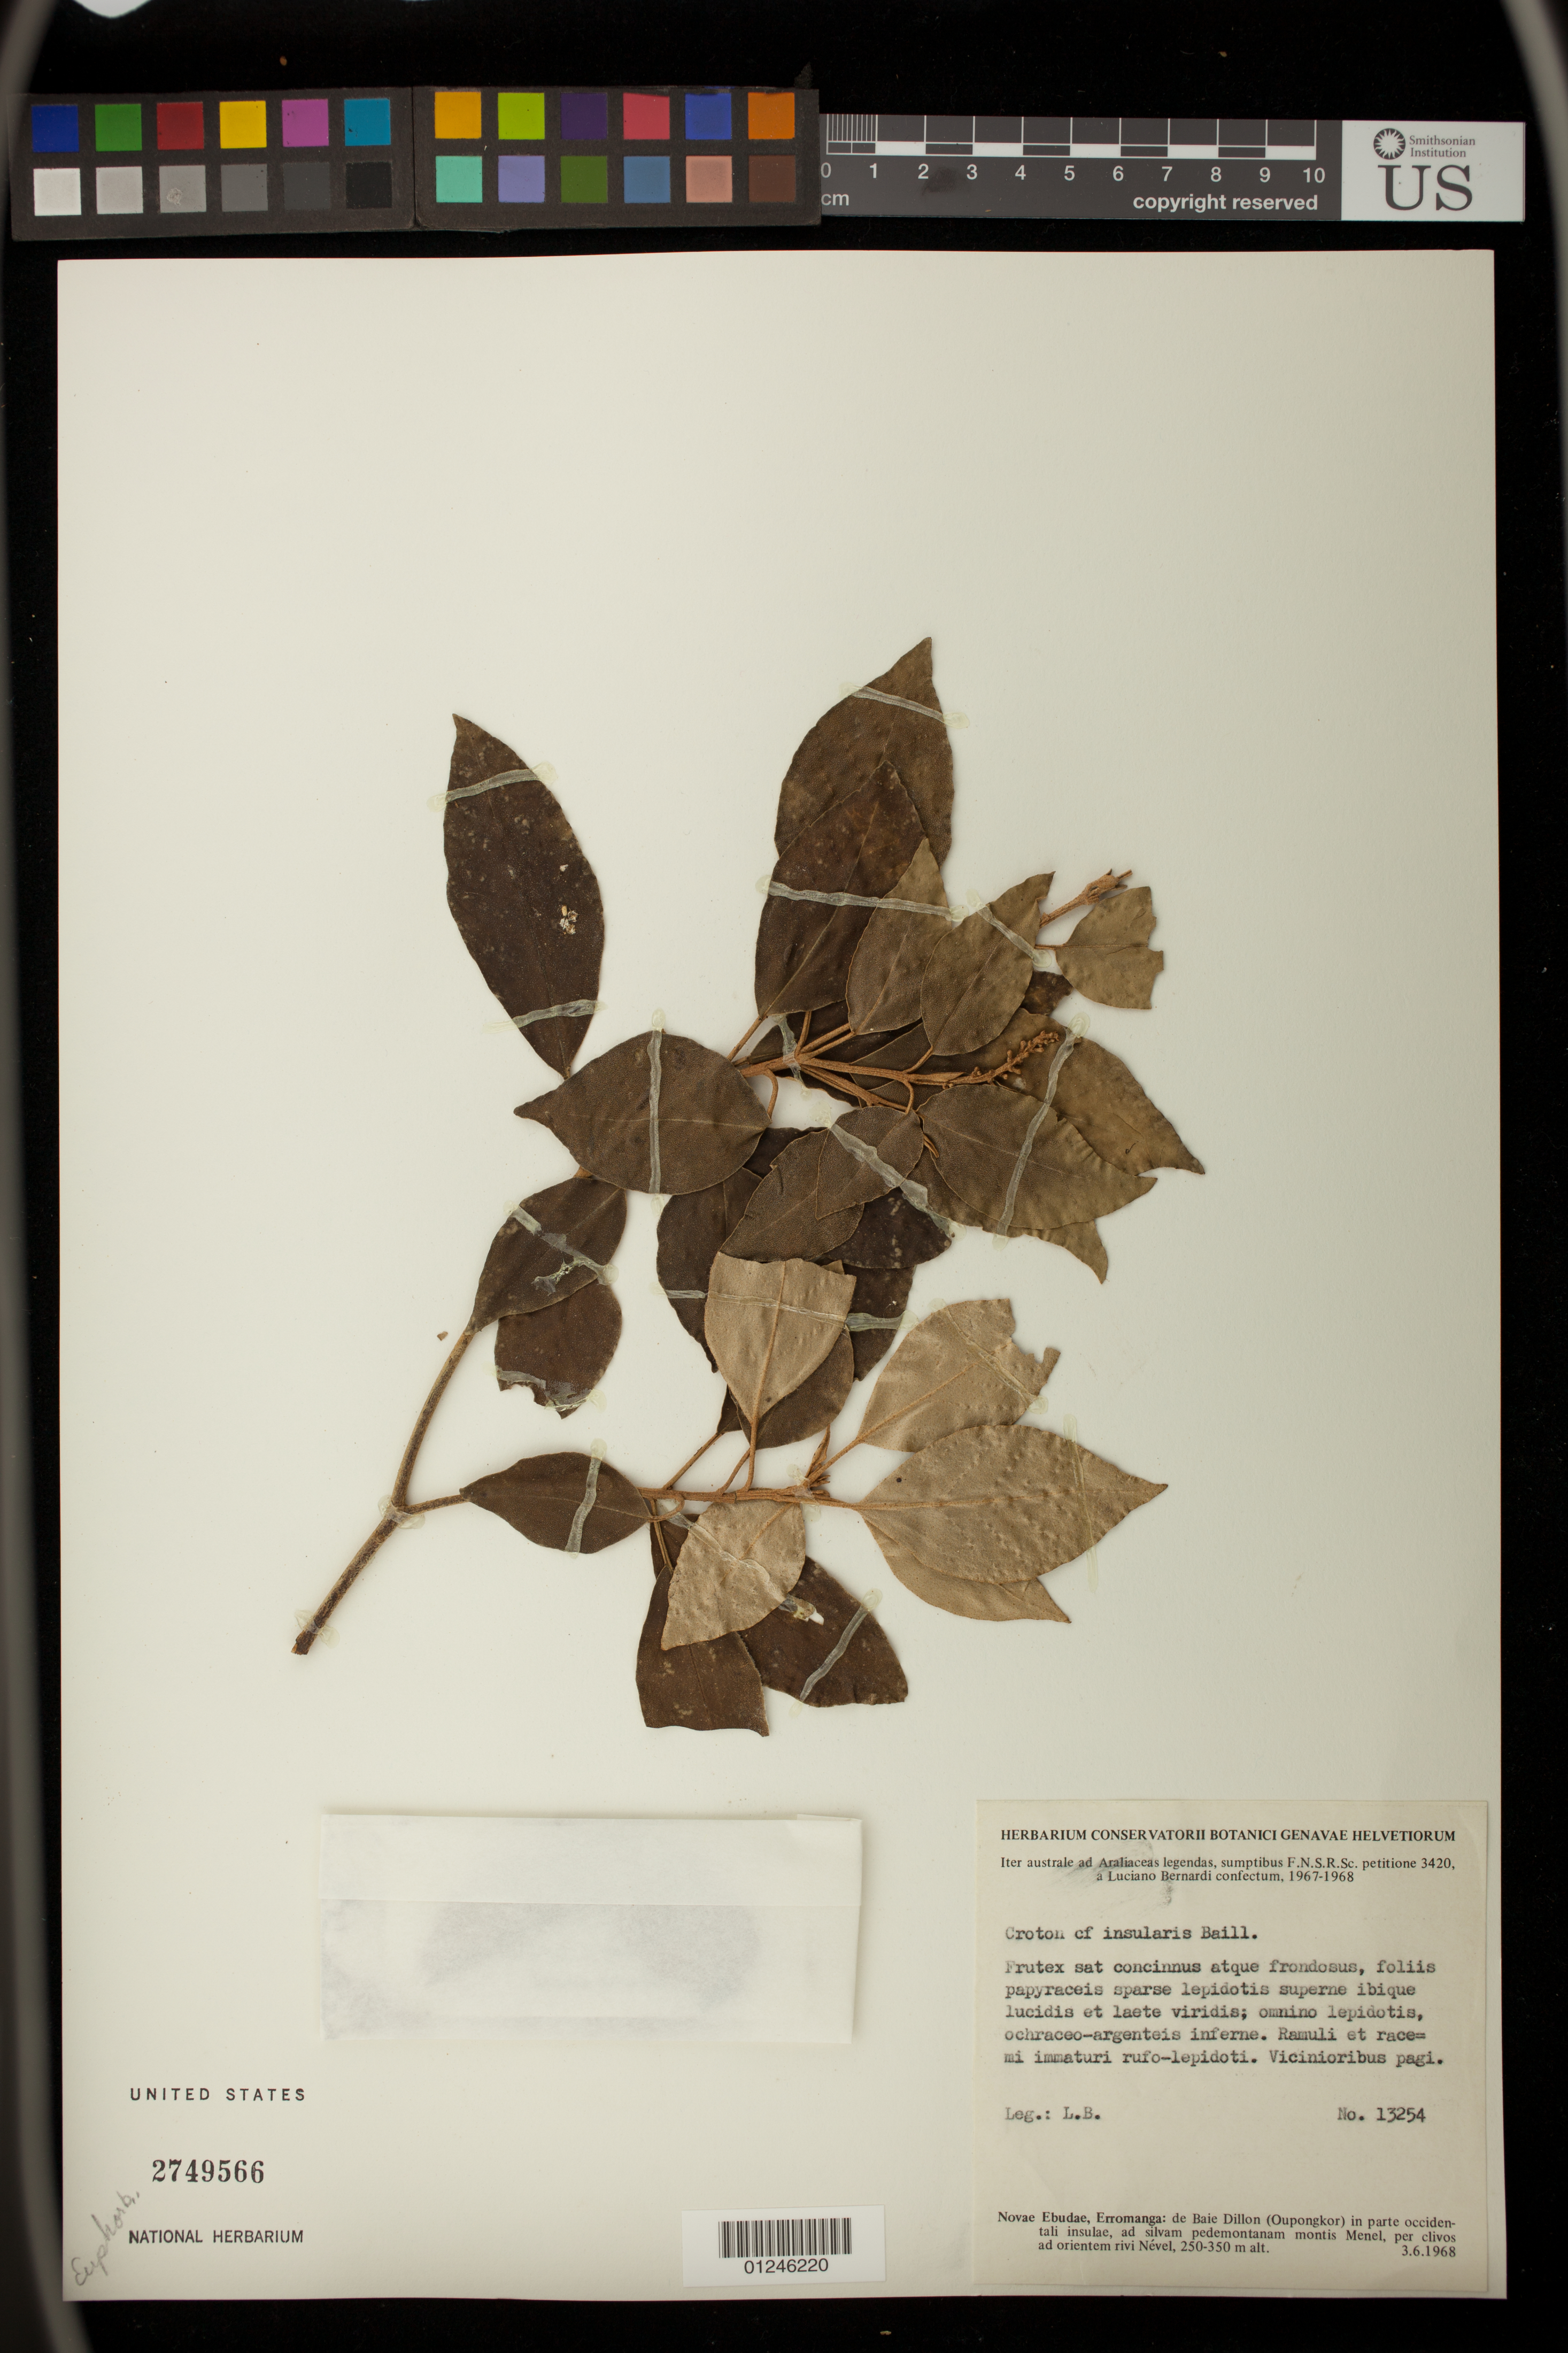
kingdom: Plantae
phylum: Tracheophyta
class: Magnoliopsida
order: Malpighiales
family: Euphorbiaceae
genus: Croton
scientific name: Croton insularis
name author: Baill.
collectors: L. Bernardi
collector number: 13254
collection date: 1968-06-03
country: Vanuatu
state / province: Tafea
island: Erromango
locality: Novae Ebudae: de Baie Dillion (Oupongkor) in parte occidentali insulae, ad silvam, pedemontanam montis Menel, per clivos ad orientem rivi Nevel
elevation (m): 250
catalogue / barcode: US 2749566